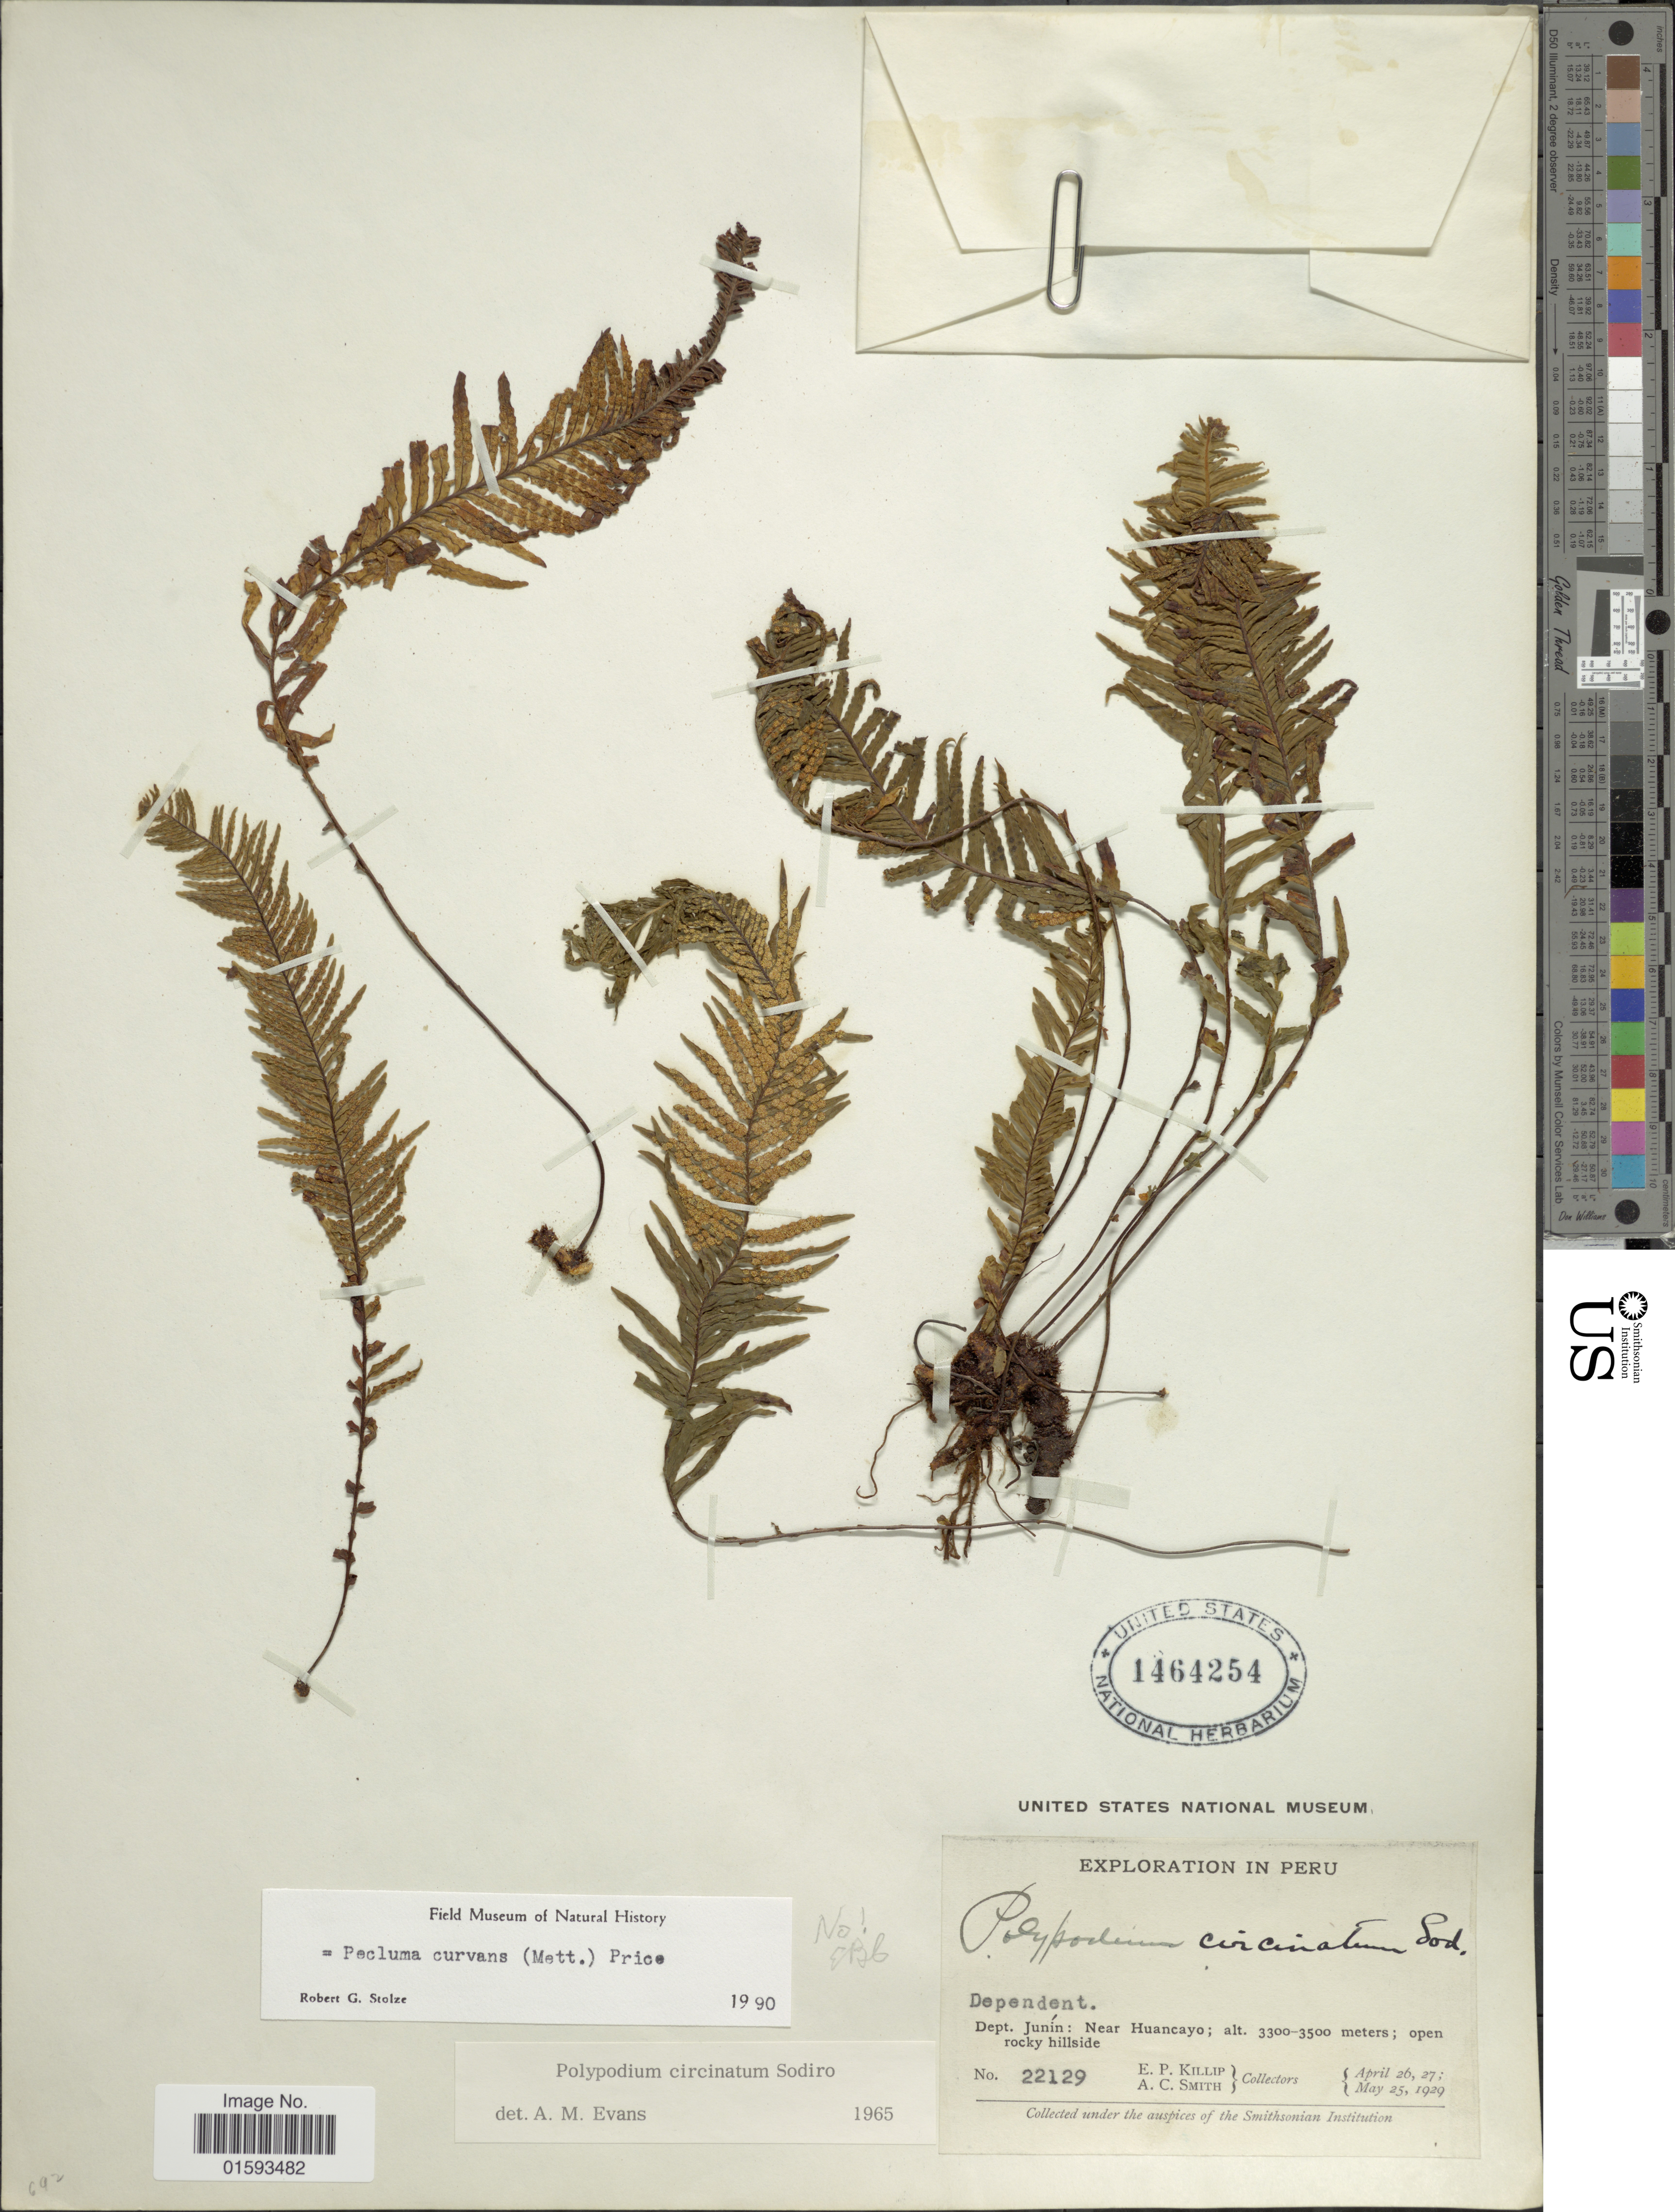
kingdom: Plantae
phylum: Tracheophyta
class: Polypodiopsida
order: Polypodiales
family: Polypodiaceae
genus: Pecluma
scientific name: Pecluma curvans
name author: (Mett.) Price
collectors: E. P. Killip & A. C. Smith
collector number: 22129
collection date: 1929-04-26/1929-05-25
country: Peru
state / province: Junín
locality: Near Huancayo; open rocky hillside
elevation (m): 3300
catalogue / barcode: US 1464254